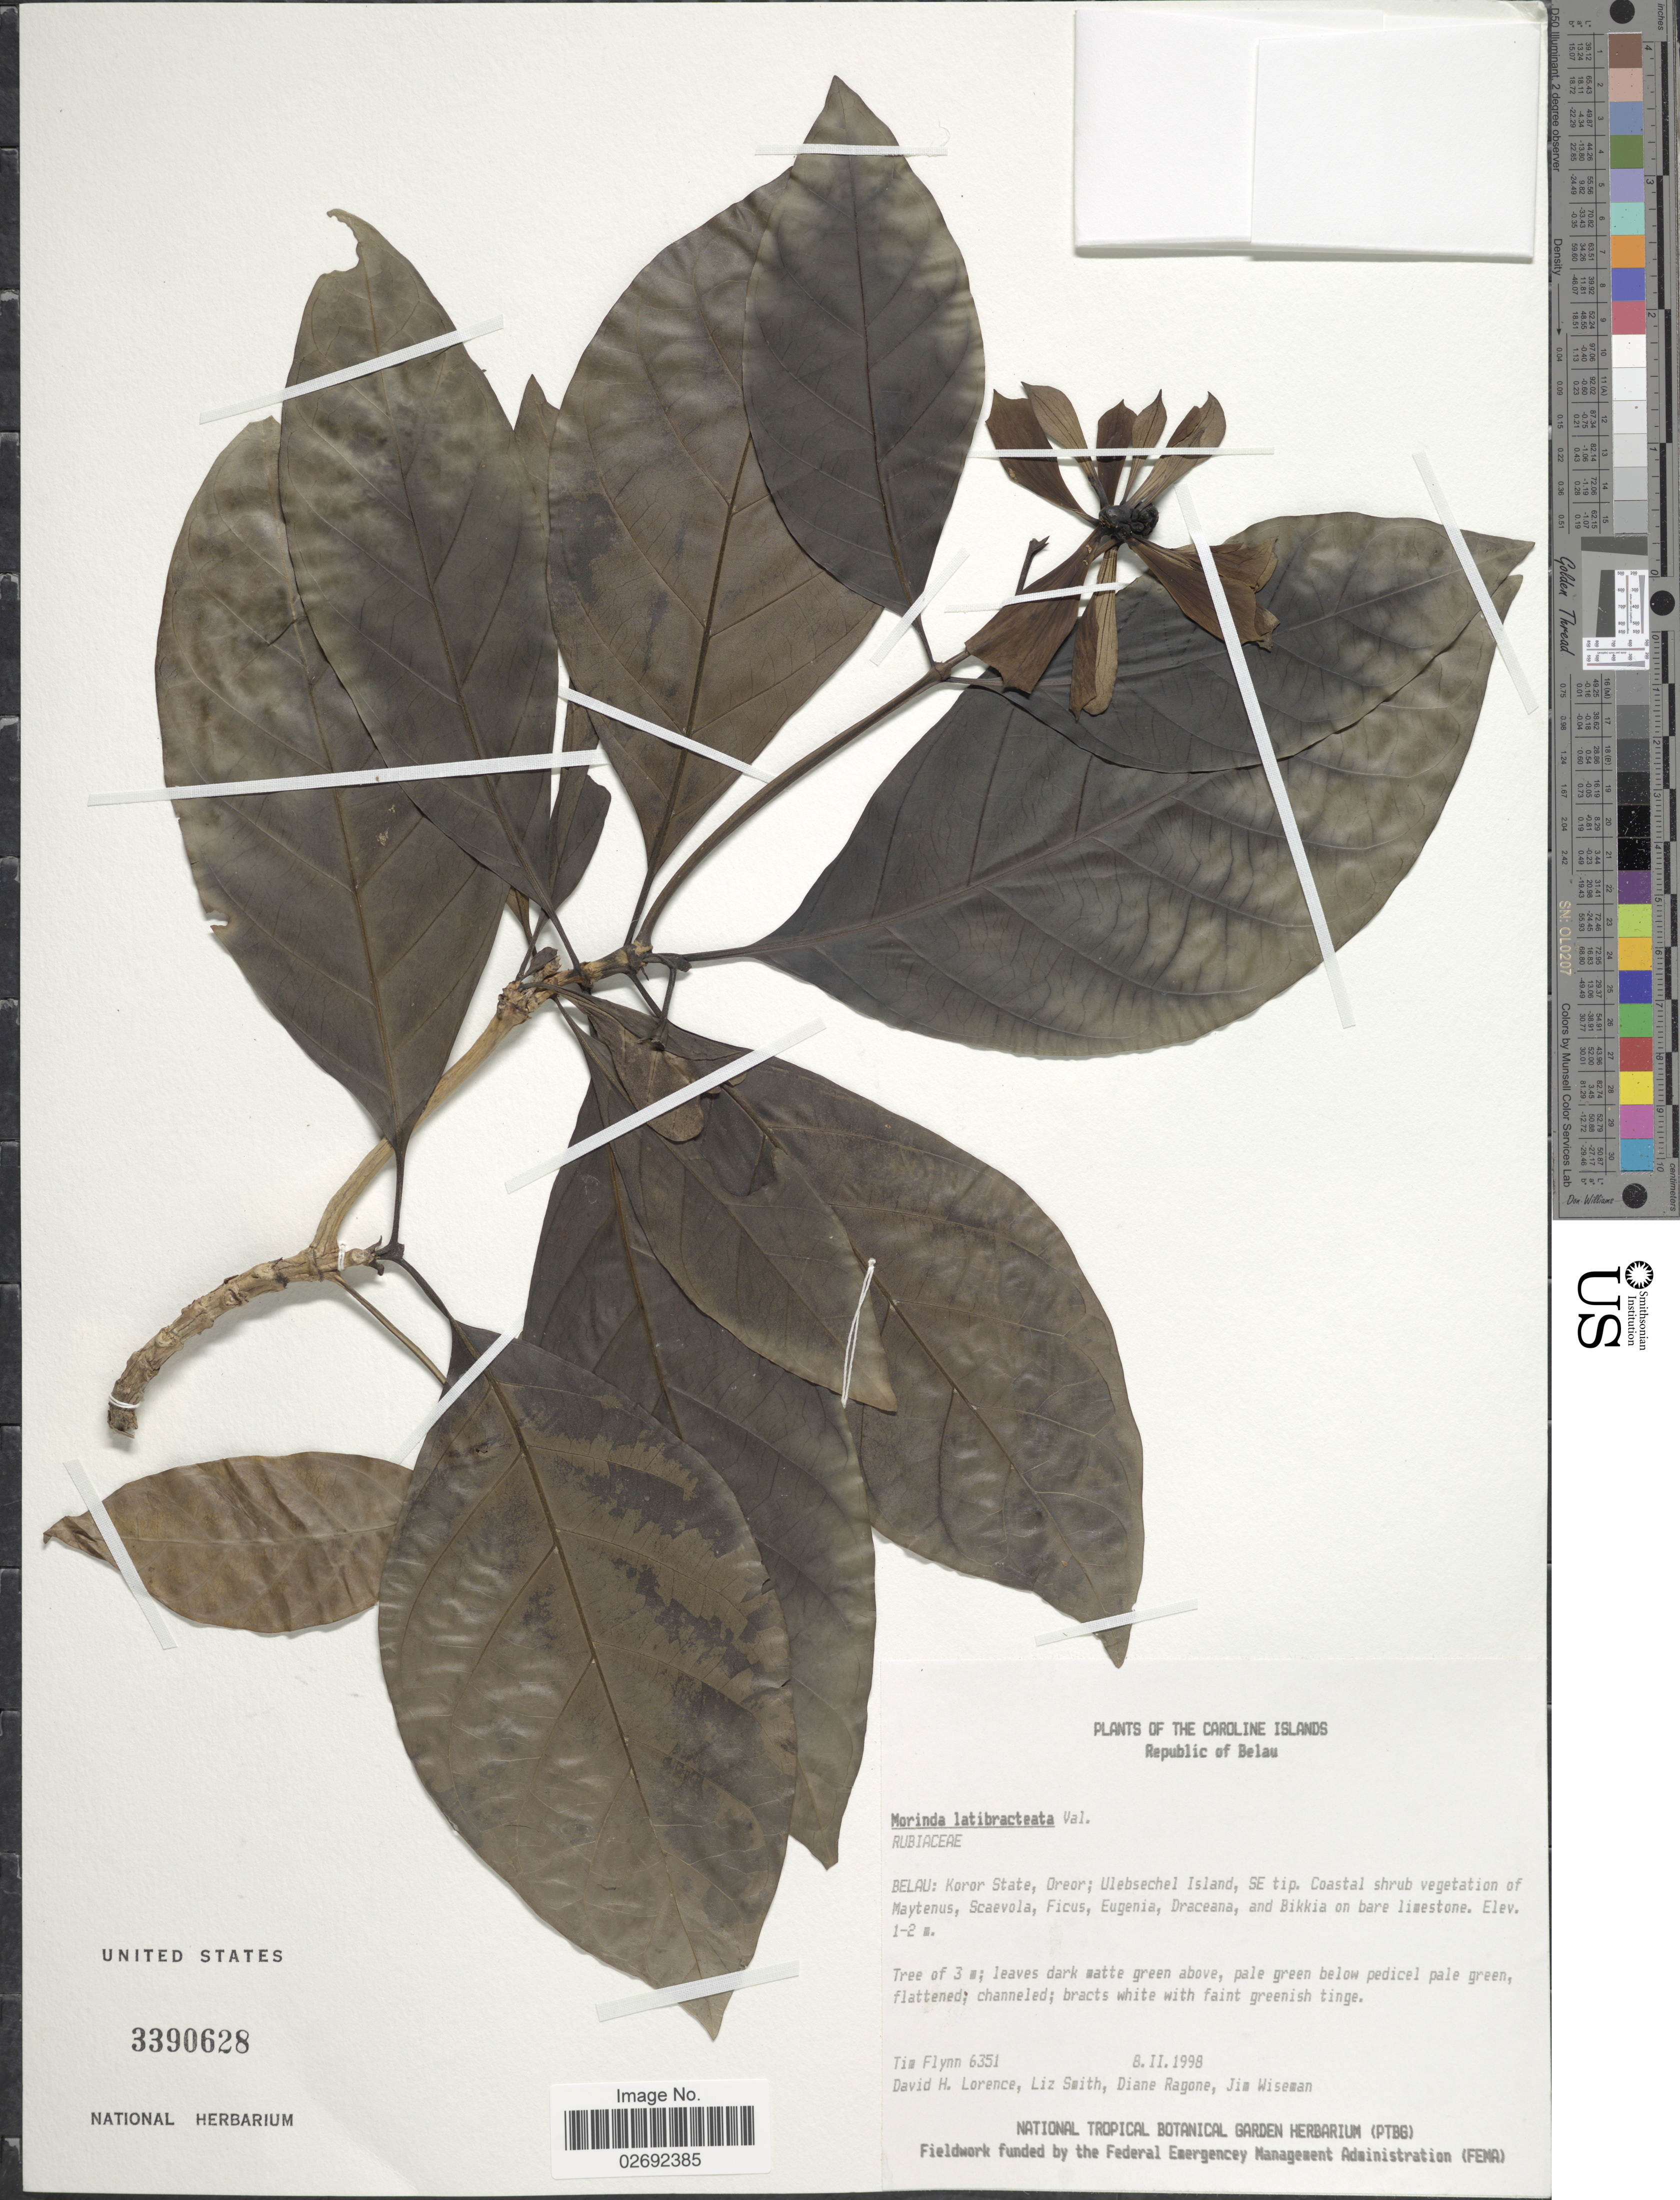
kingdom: Plantae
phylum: Tracheophyta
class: Magnoliopsida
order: Gentianales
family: Rubiaceae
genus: Morinda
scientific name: Morinda latibractea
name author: Valeton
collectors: T. W. Flynn, D. Lorence, L. Smith, D. Ragone & J. Wiseman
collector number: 6351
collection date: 1998-02-08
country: Palau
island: Ulebsechel [Aulugtagel]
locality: Caroline Islands. Republic of Belau. Belau: Koror State, Oreor; Ulebsechel Island, SE tip.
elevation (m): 1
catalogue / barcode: US 3390628